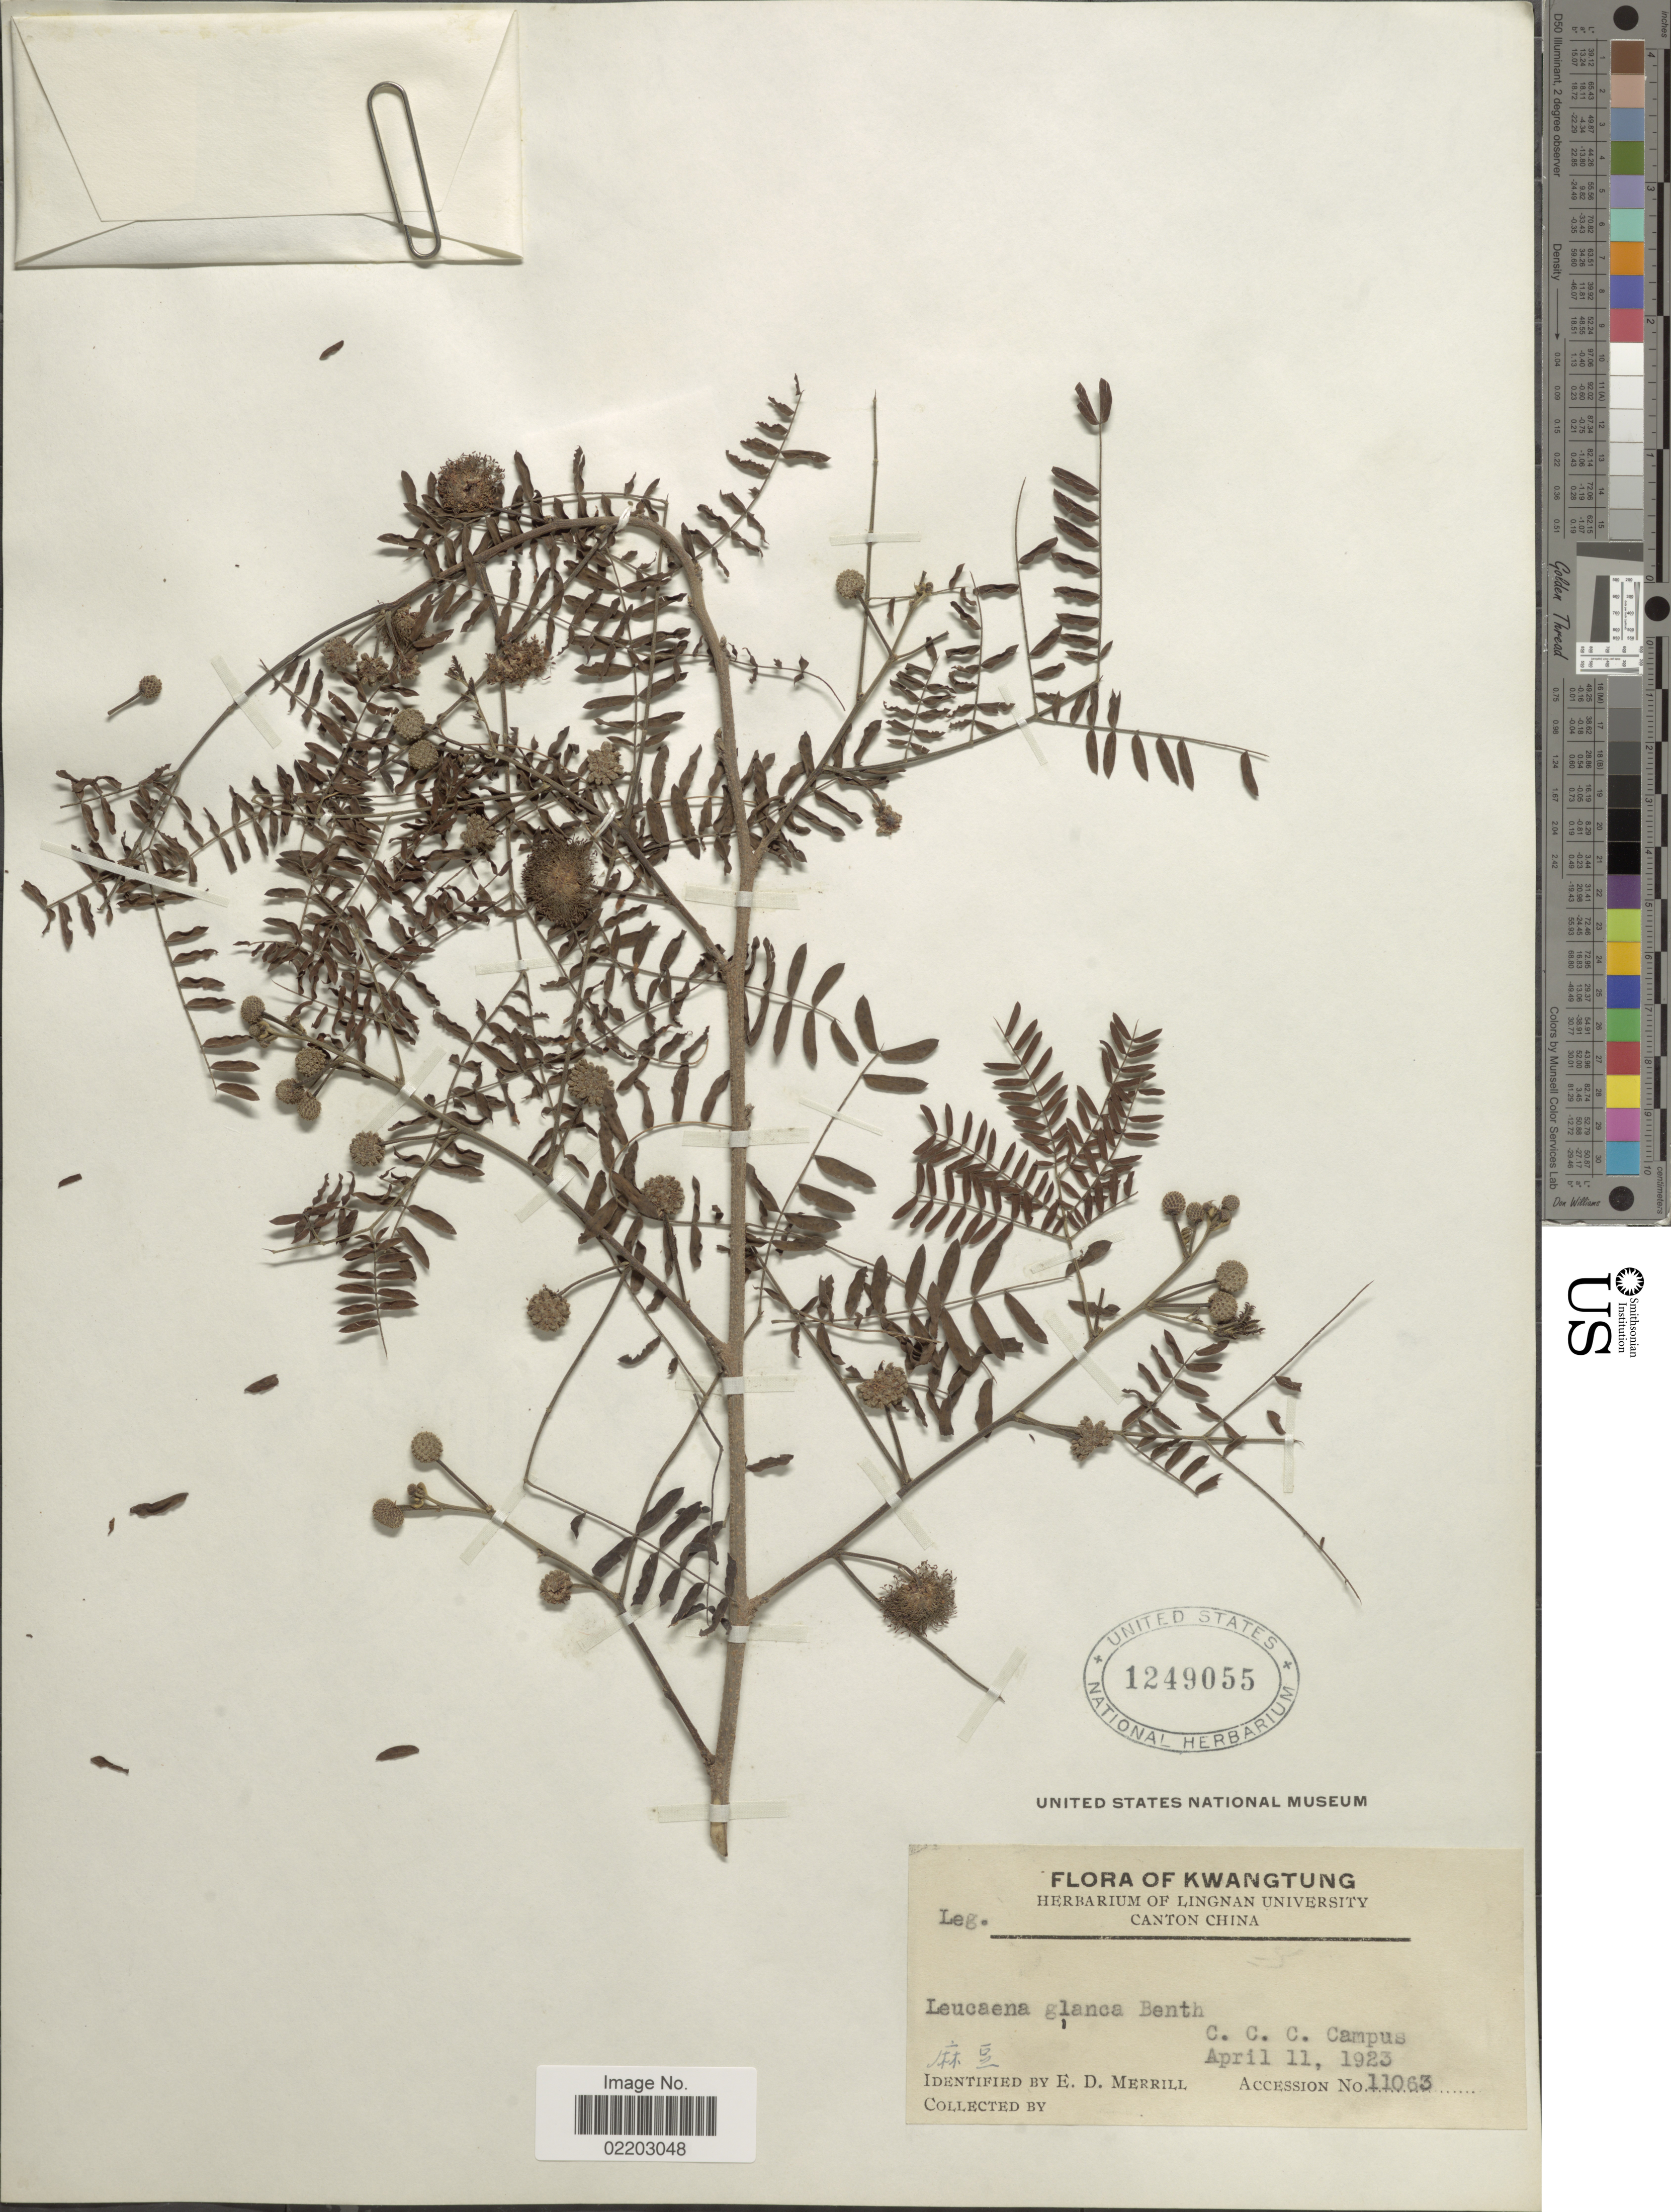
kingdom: Plantae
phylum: Tracheophyta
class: Magnoliopsida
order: Fabales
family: Fabaceae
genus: Leucaena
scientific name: Leucaena leucocephala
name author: (Lam.) de Wit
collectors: ex Herb. Lingnan University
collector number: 11063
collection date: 1923-04-11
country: China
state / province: Guangdong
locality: Kwangtung. C.C.C. Campus.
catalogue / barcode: US 1249055